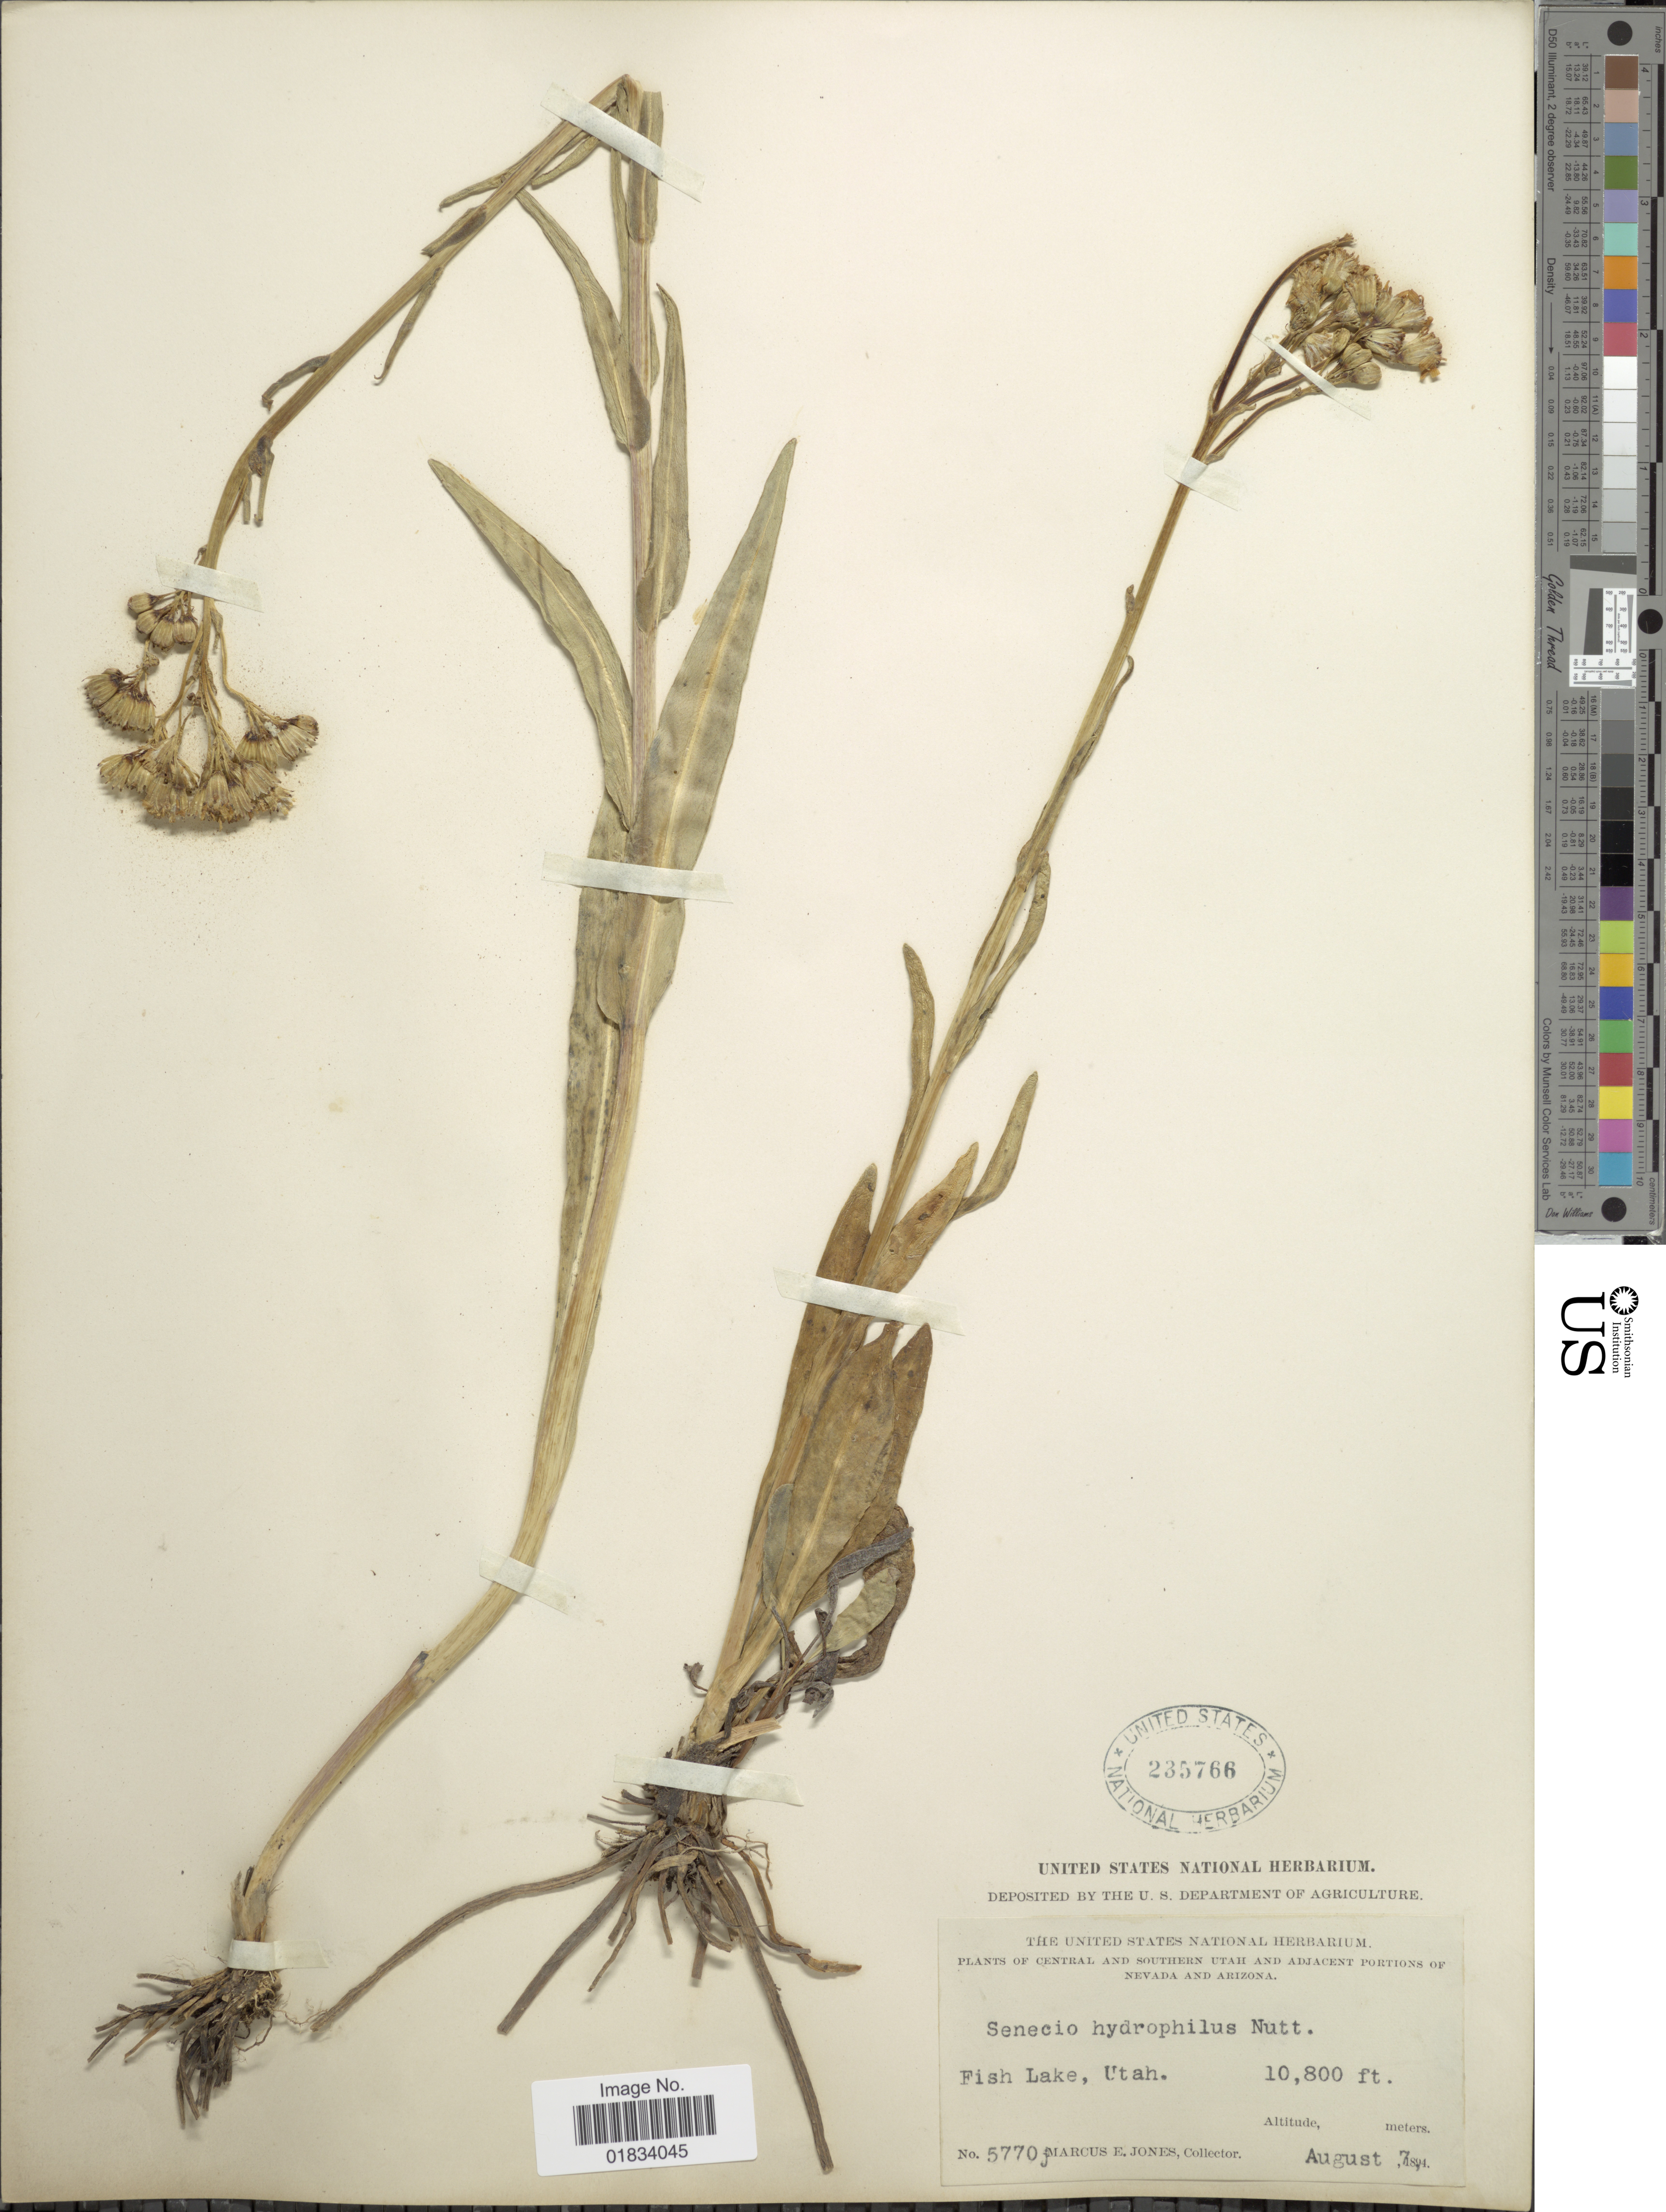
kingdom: Plantae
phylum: Tracheophyta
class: Magnoliopsida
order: Asterales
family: Asteraceae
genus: Senecio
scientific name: Senecio hydrophilus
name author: Nutt.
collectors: M. E. Jones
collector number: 5770j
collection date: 1894-08-07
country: United States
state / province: Utah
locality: Central and southern Utah and Adjacent Portions of Nevada and Arizona, Fish Lake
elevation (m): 3292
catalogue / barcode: US 235766